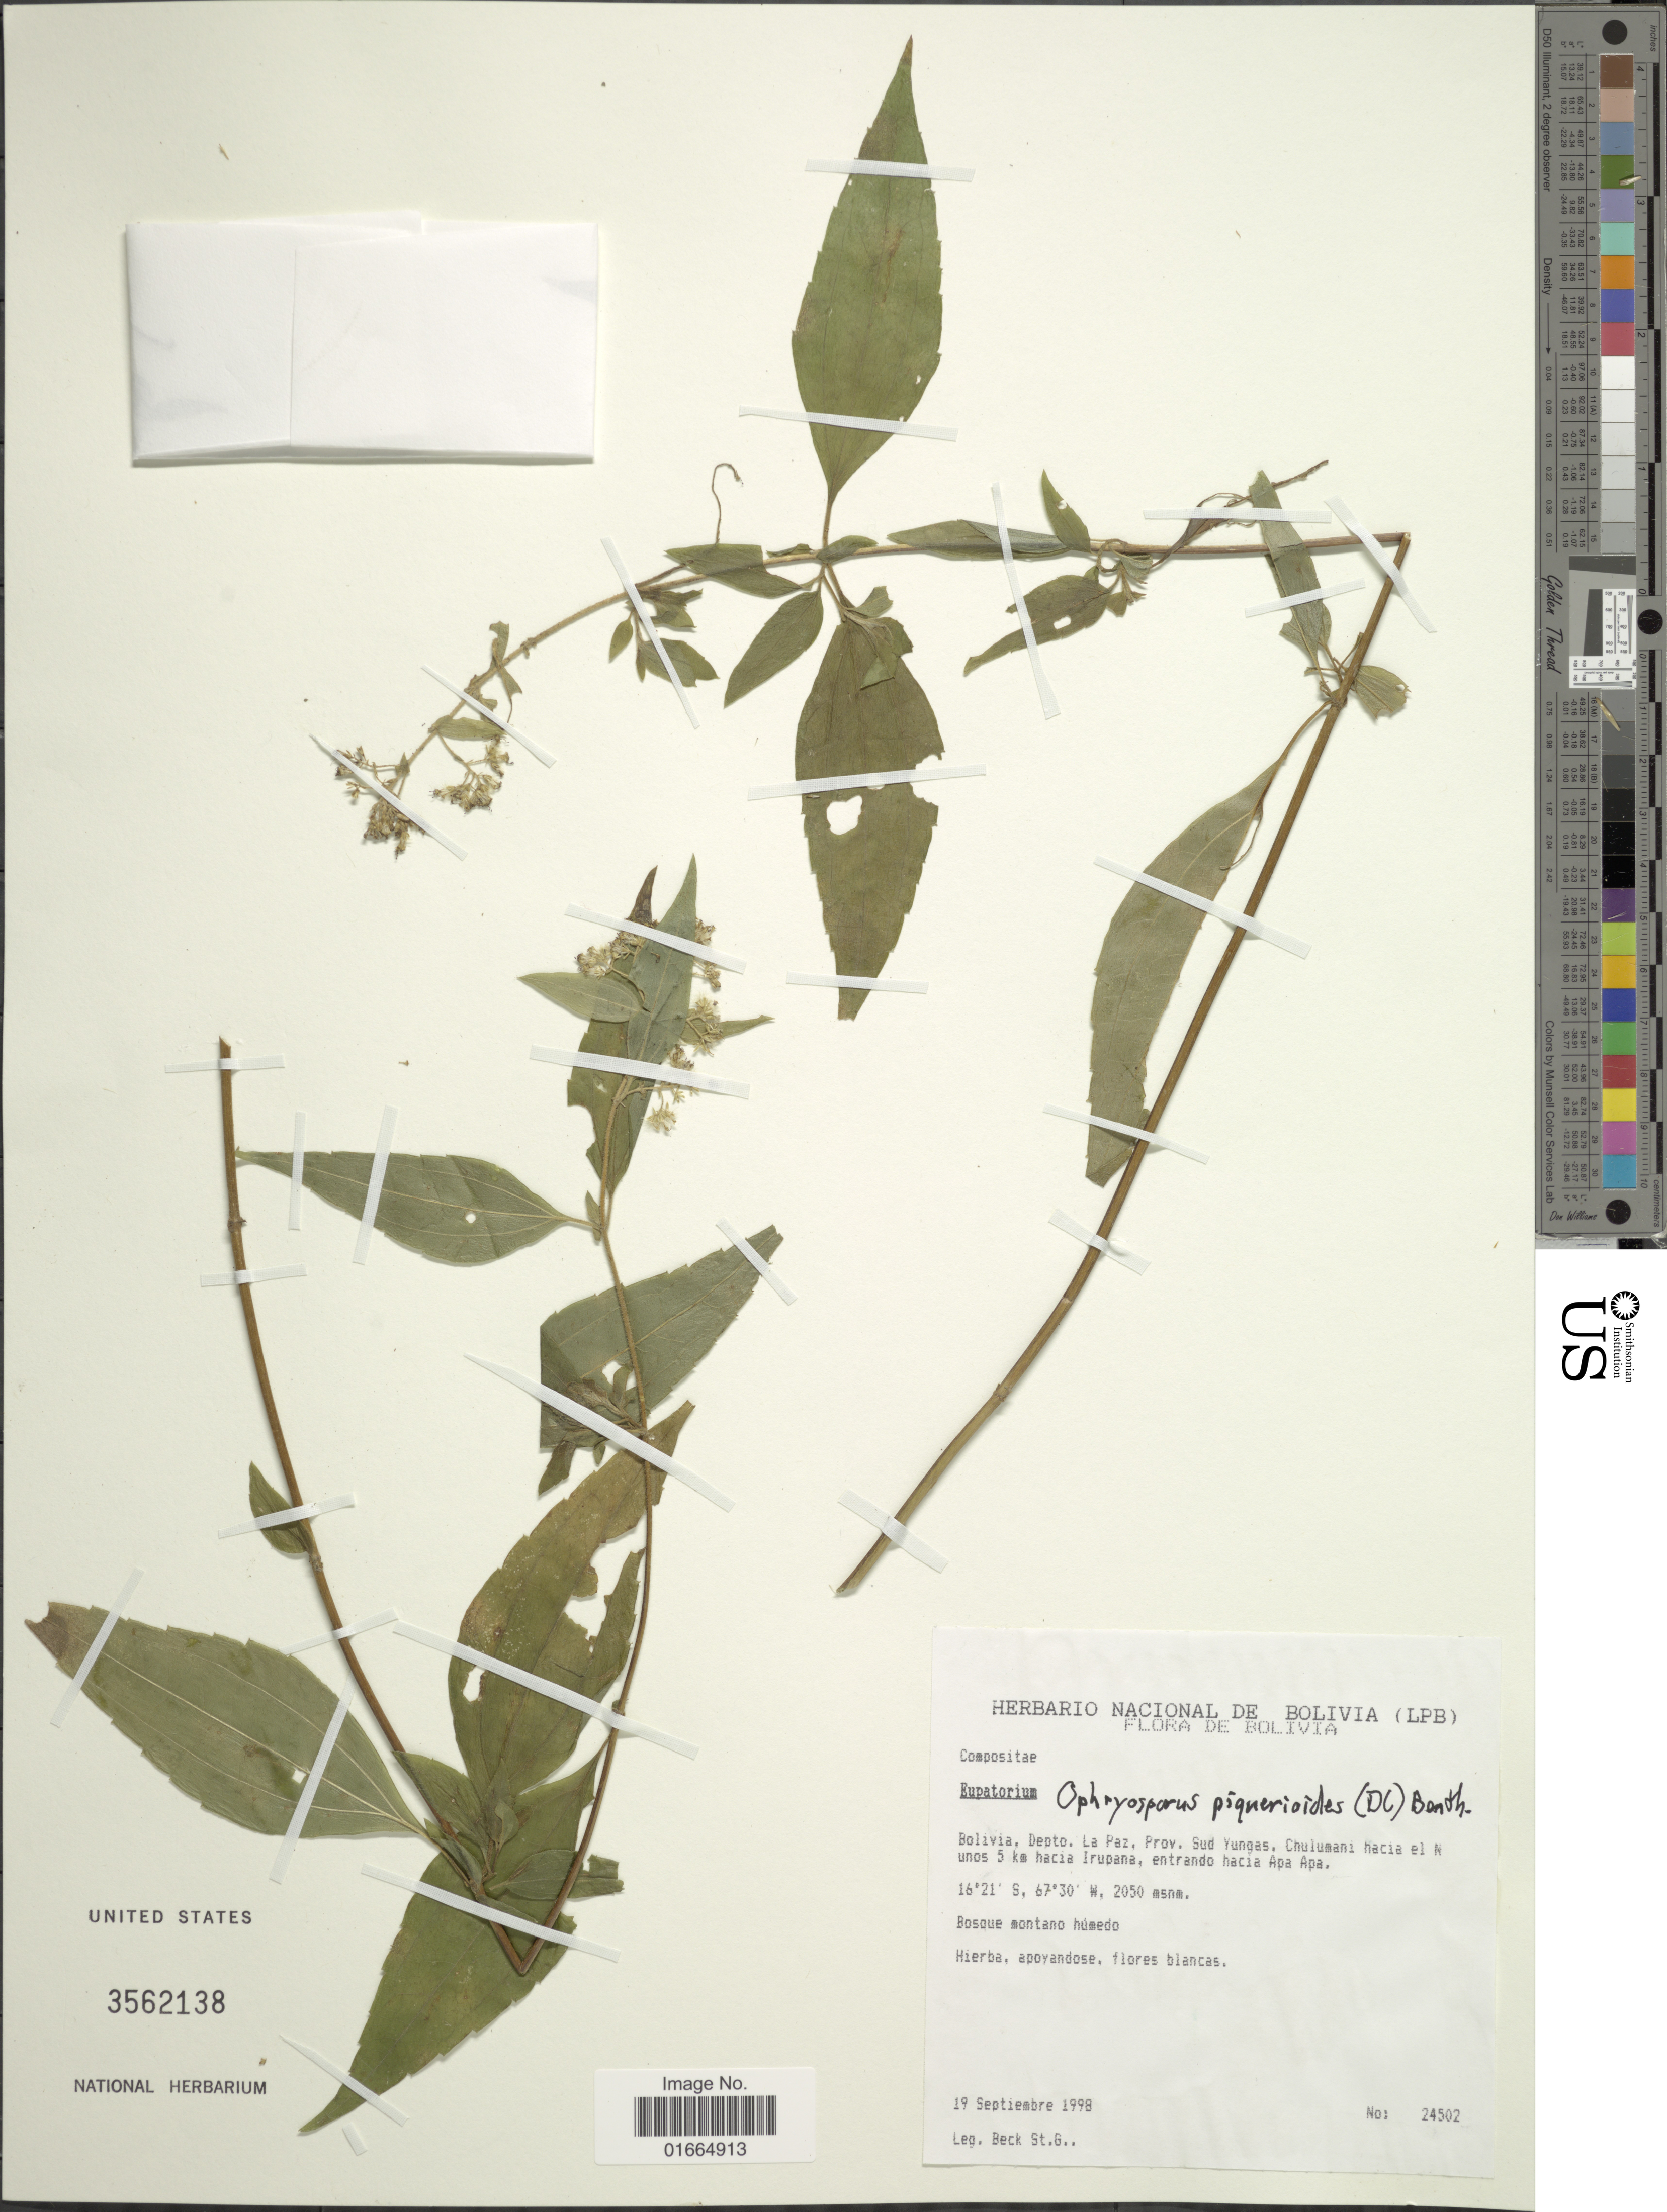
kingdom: Plantae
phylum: Tracheophyta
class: Magnoliopsida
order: Asterales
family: Asteraceae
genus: Ophryosporus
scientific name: Ophryosporus piquerioides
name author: (DC.) Benth. ex Baker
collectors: S. G. Beck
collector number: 24502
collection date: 1998-09-19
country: Bolivia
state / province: La Paz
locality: Bolivia, Depto. La Paz, Prov. Sud Yungas, Chulumani hacia el N unos 5 km hacia Irupana, entrando hacia Apa Apa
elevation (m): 2050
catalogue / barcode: US 3562138